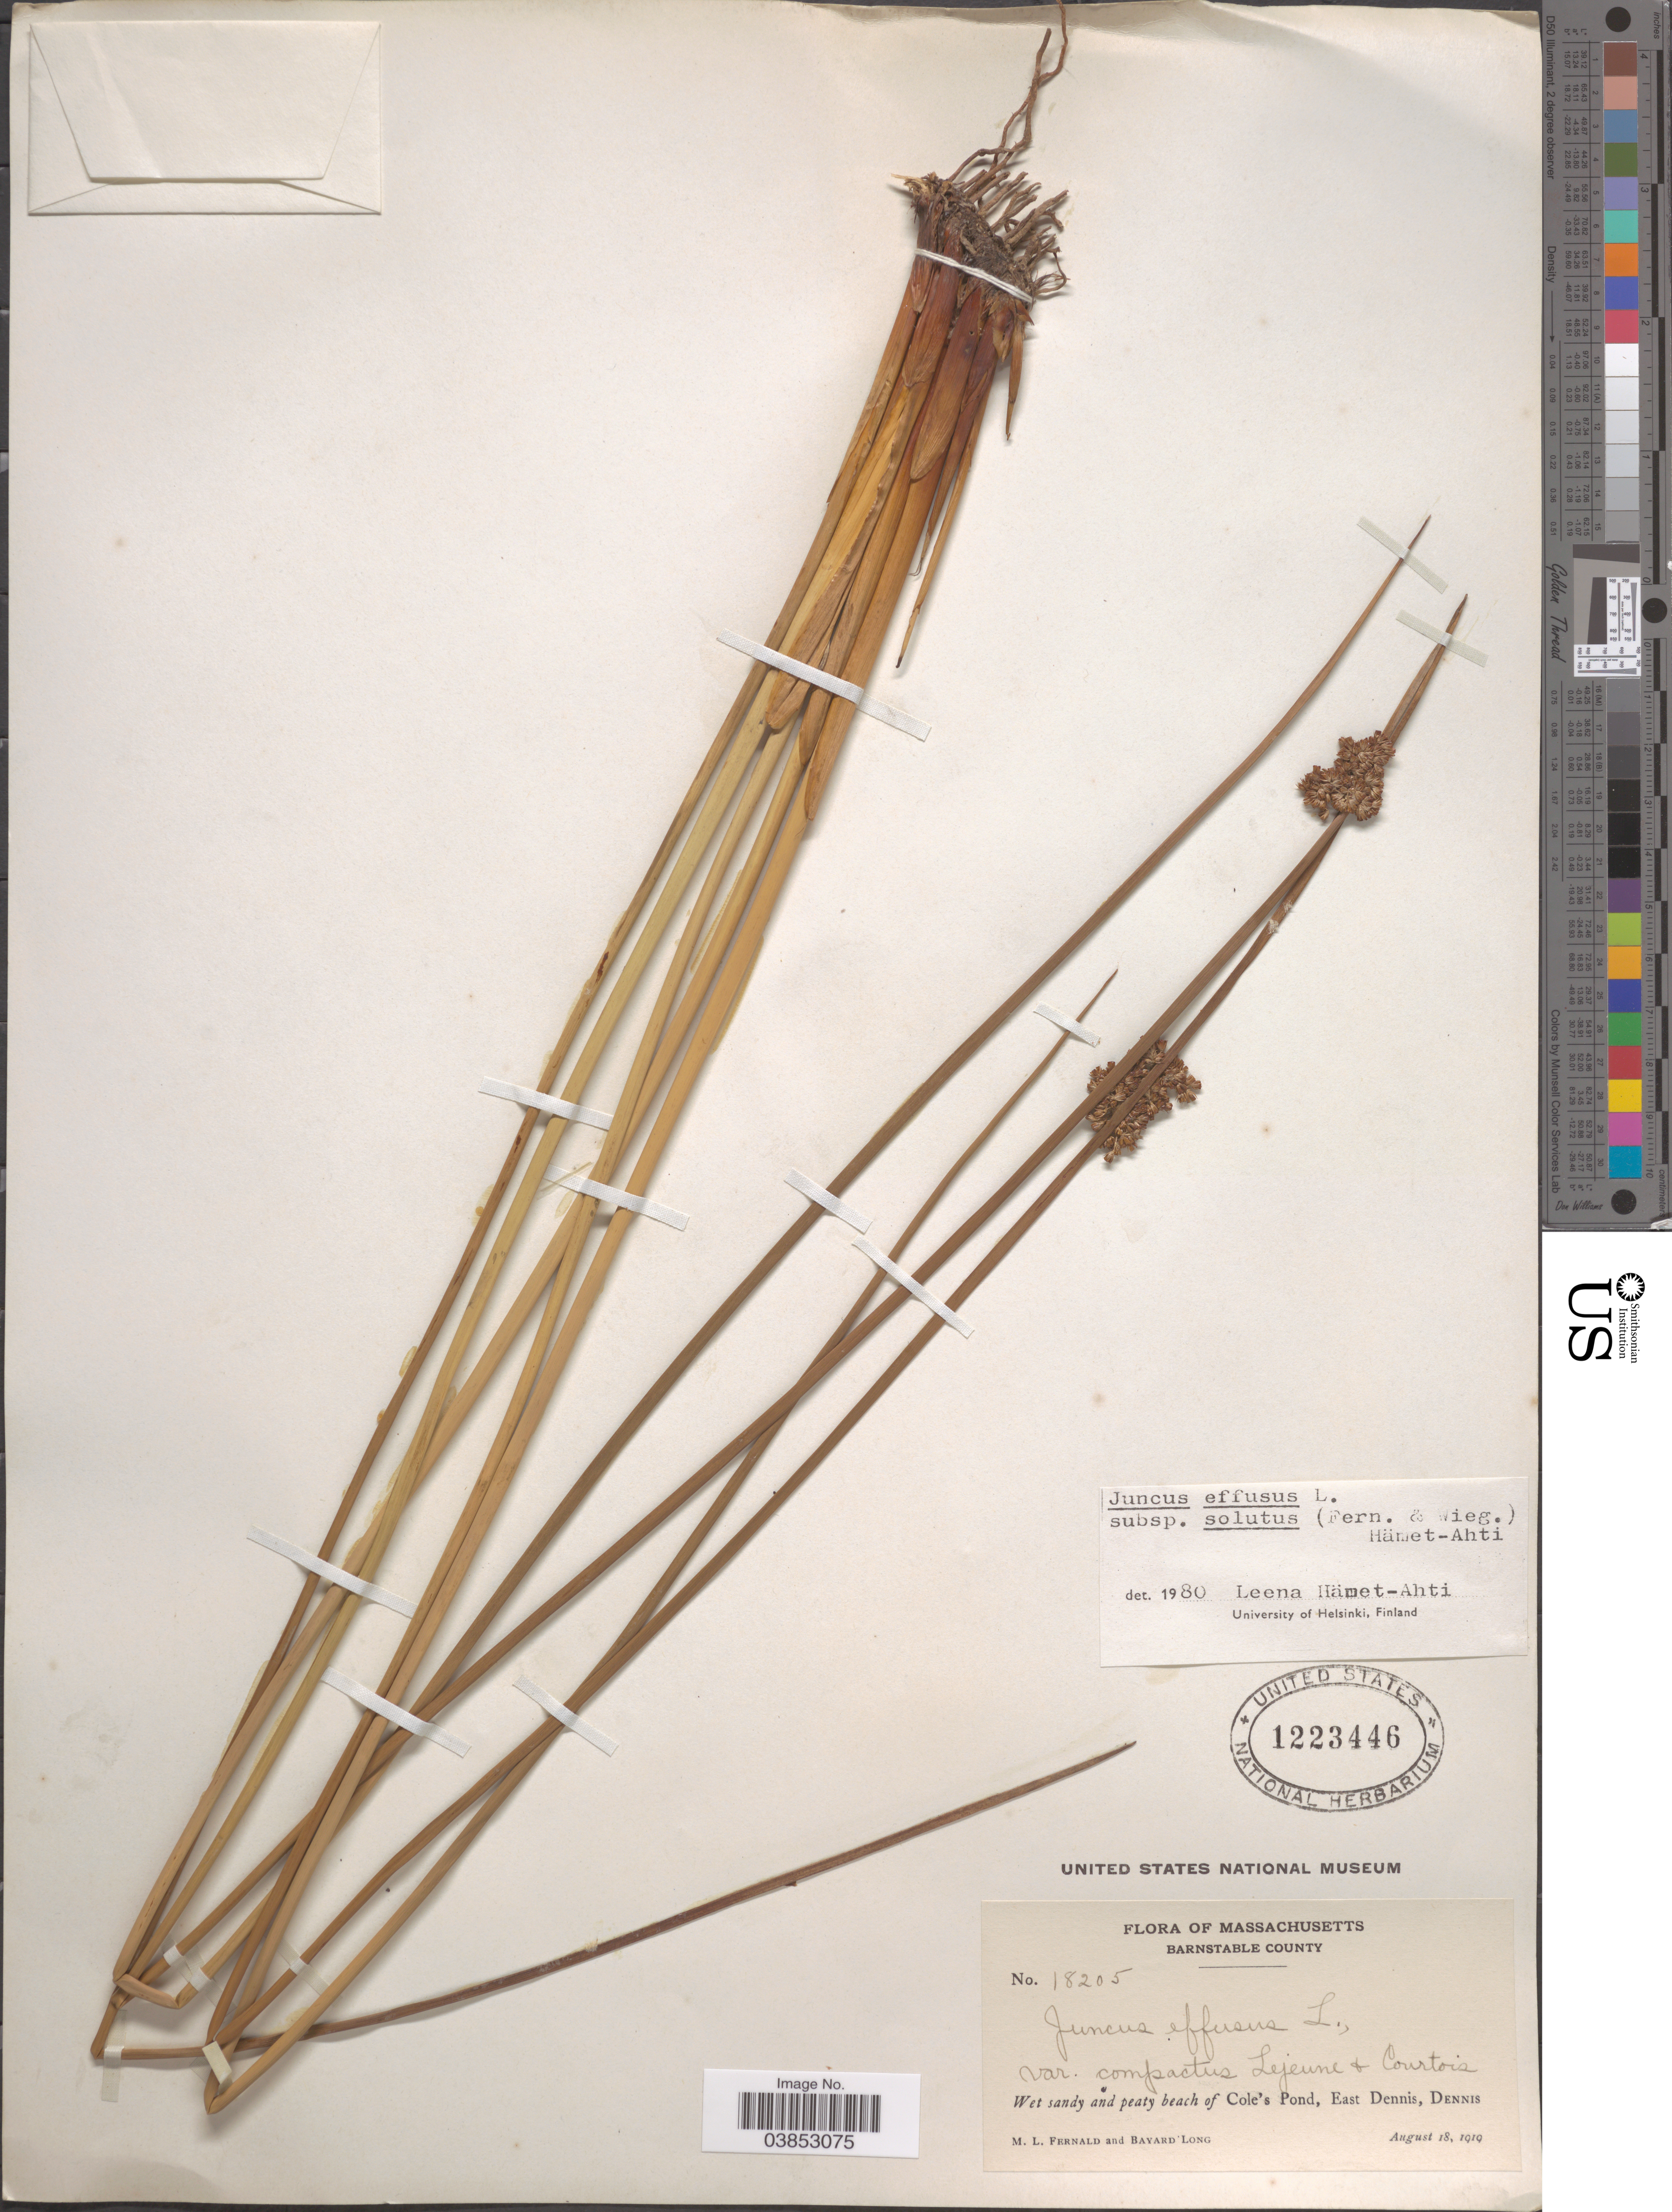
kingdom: Plantae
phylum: Tracheophyta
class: Liliopsida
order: Poales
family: Juncaceae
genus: Juncus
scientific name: Juncus effusus var. solutus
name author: Fernald & Wiegand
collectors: M. L. Fernald & B. Long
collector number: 18205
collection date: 1919-08-18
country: United States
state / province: Massachusetts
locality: Barnstable County. Wet sandy and peaty beach of Cole's Pond, East Dennis, Dennis.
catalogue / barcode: US 1223446